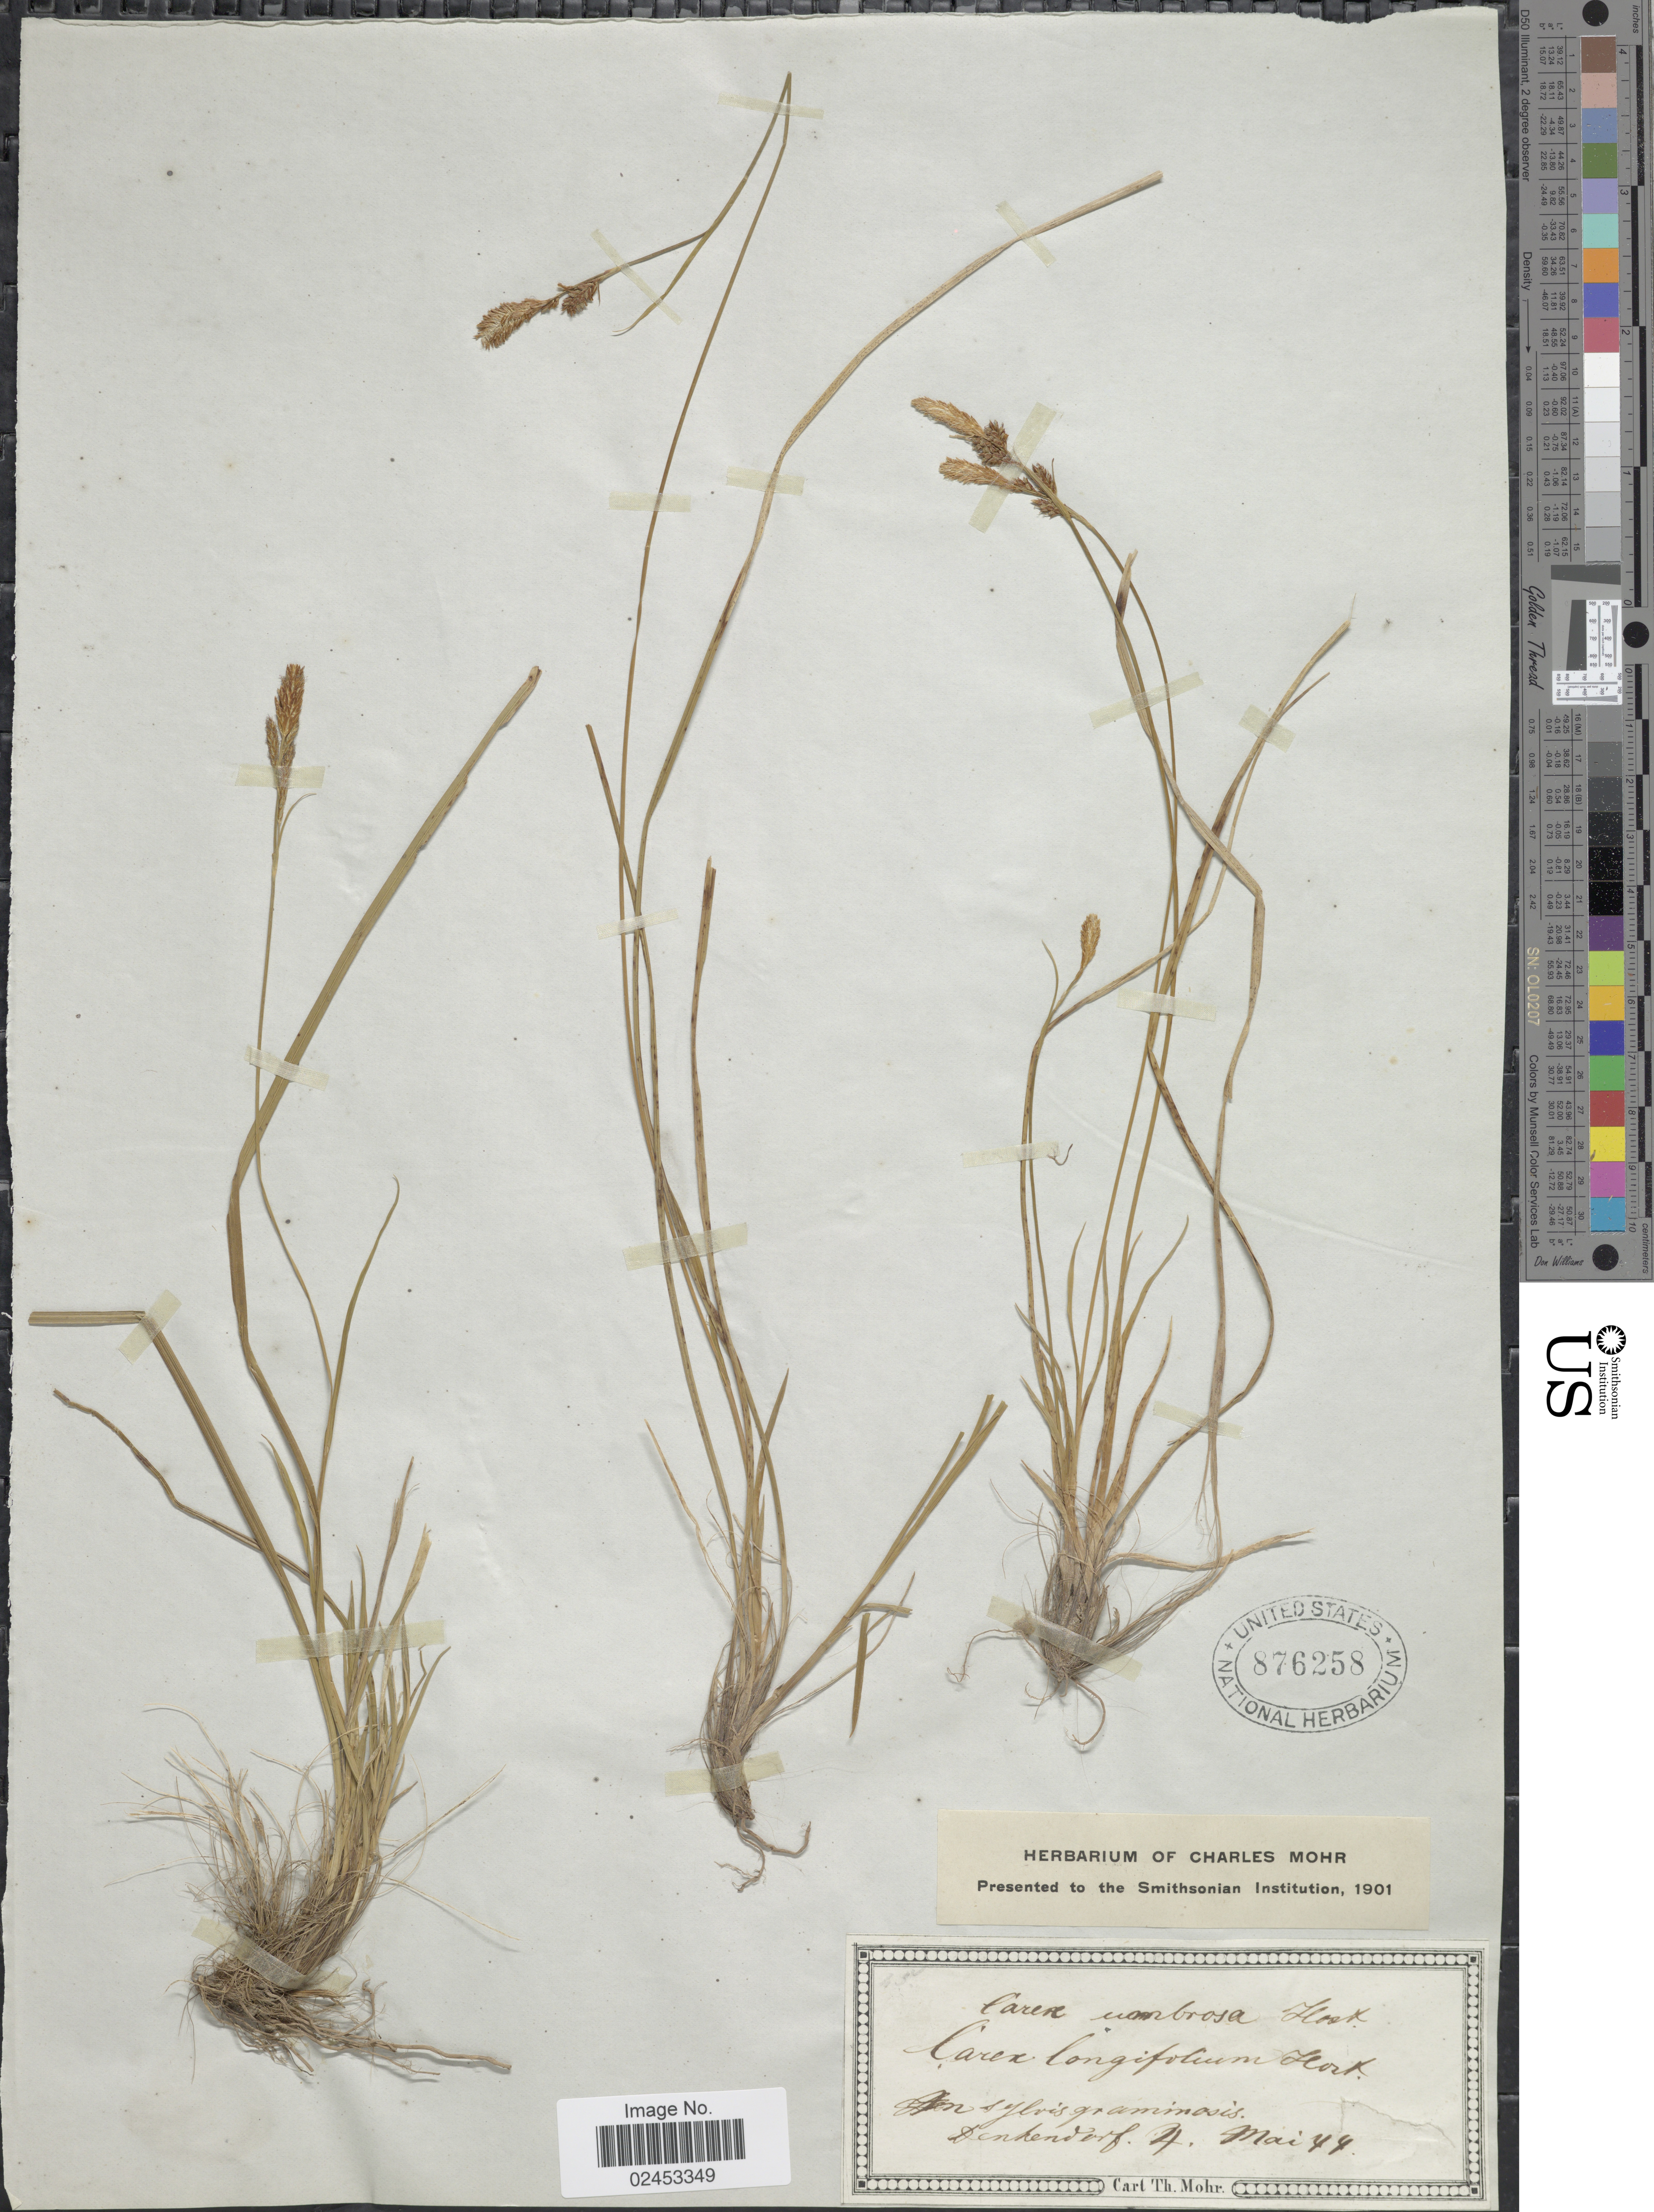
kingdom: Plantae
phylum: Tracheophyta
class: Liliopsida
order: Poales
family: Cyperaceae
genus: Carex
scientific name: Carex umbrosa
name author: Host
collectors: C. T. Mohr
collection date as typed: Transcribed d/m/y: 4/5/44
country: Germany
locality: In sylvis graminosis Denkendorf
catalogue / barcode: US 876258